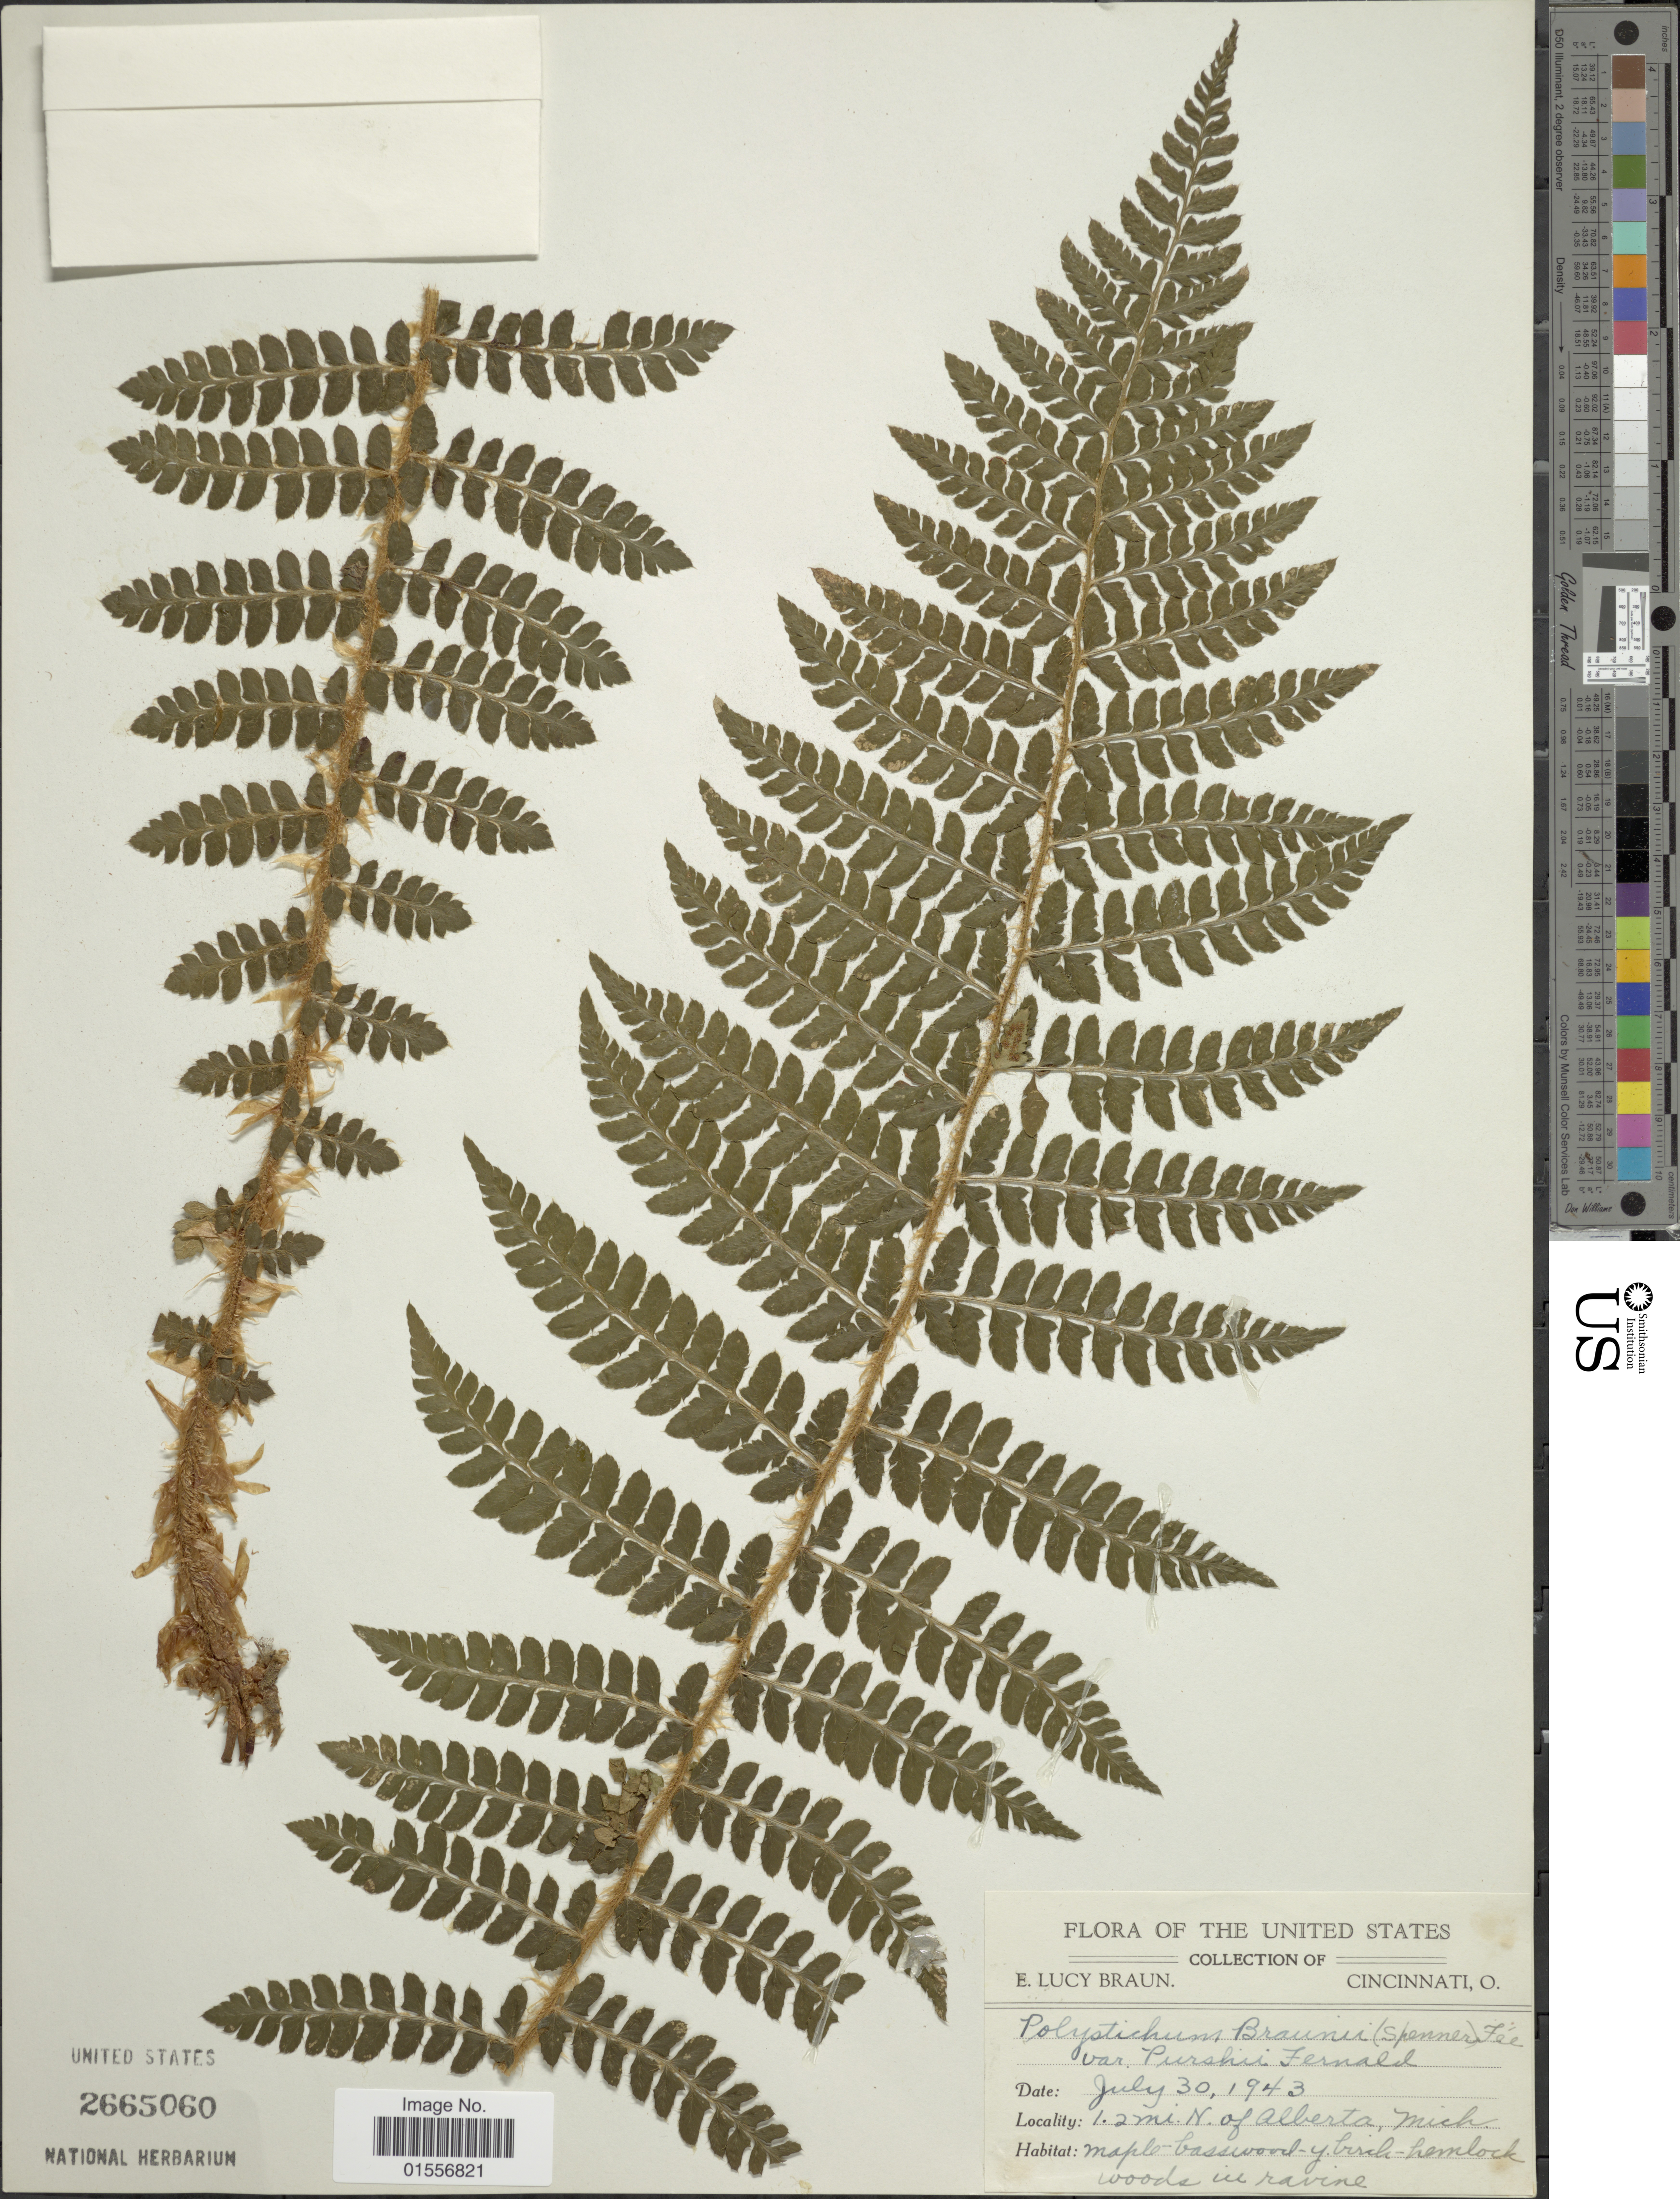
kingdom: Plantae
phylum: Tracheophyta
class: Polypodiopsida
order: Polypodiales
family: Dryopteridaceae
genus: Polystichum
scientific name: Polystichum braunii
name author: (Spenn.) Fée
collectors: E. L. Braun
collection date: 1943-07-30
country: United States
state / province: Michigan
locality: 1. 2 mi. N. of Alberta, Mich.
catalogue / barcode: US 2665060